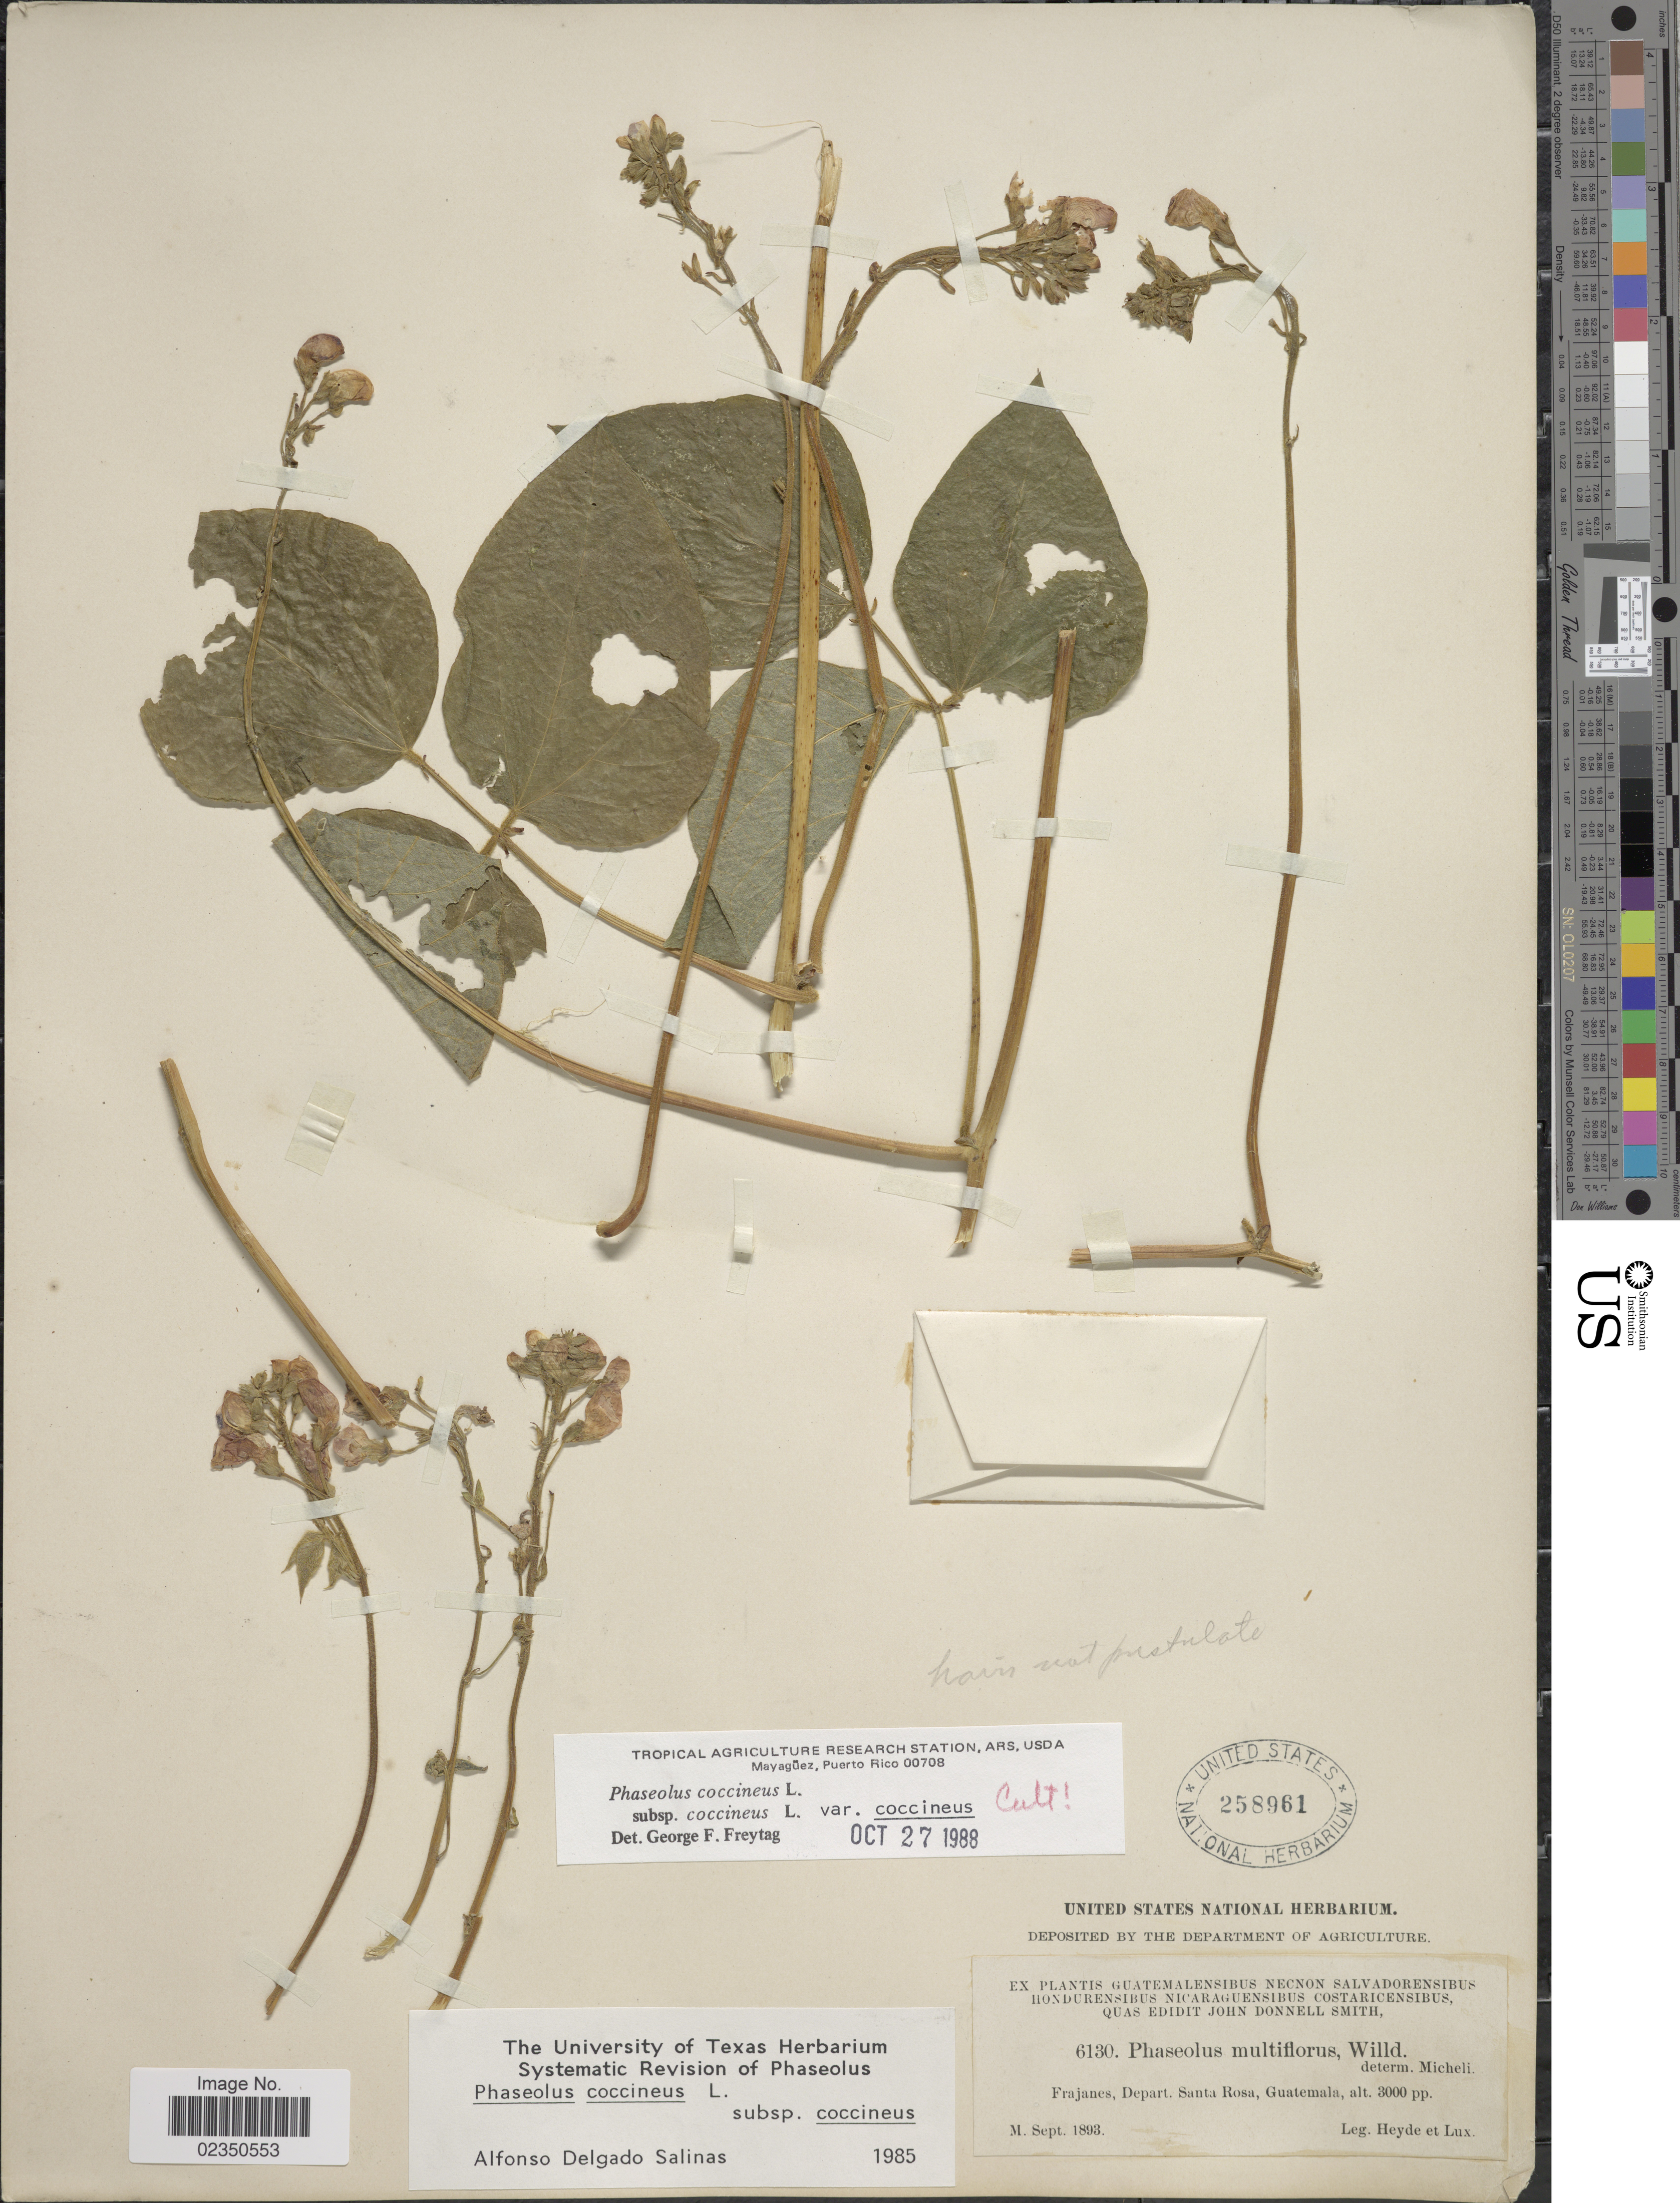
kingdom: Plantae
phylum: Tracheophyta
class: Magnoliopsida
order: Fabales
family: Fabaceae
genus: Phaseolus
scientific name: Phaseolus coccineus var. coccineus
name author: L.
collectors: Heyde & Lux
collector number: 6130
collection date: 1893-09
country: Guatemala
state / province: Santa Rosa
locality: Frajanes.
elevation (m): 914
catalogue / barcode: US 258961